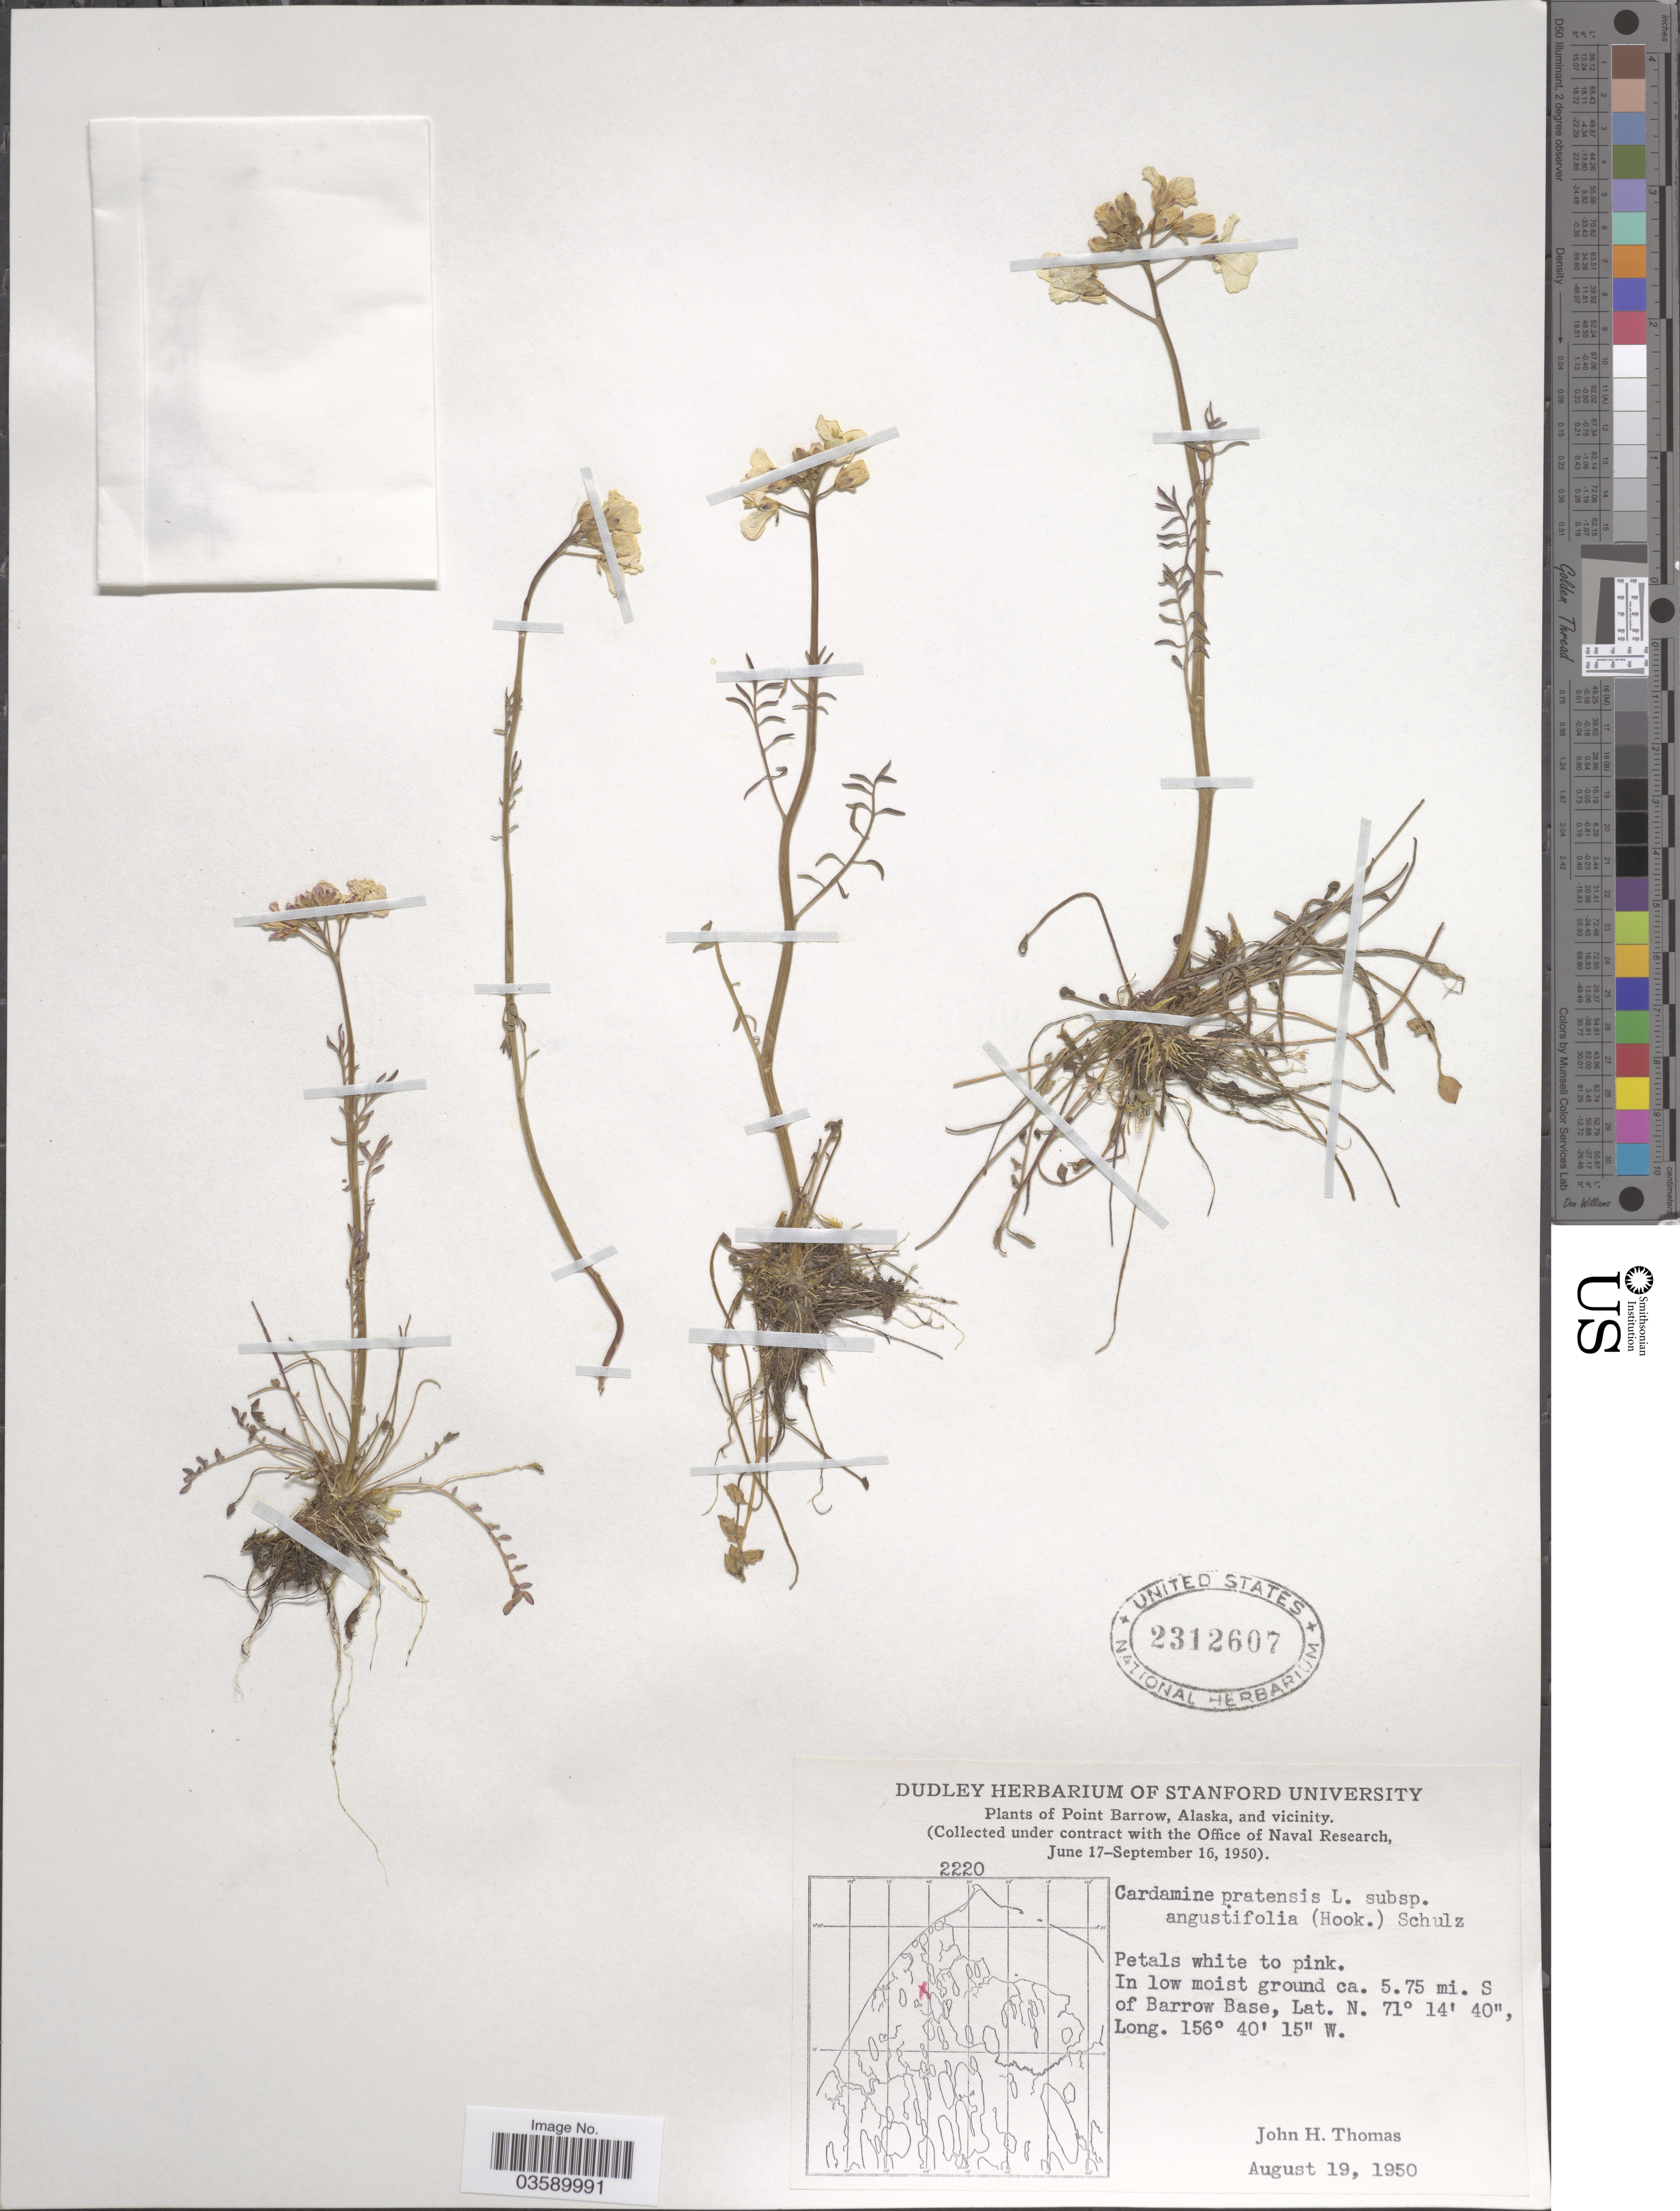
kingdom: Plantae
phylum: Tracheophyta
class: Magnoliopsida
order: Brassicales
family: Brassicaceae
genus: Cardamine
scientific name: Cardamine pratensis subsp. angustifolia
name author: (Hook.) O.E. Schulz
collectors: J. H. Thomas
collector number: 2220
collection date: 1950-08-19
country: United States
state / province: Alaska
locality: Point Barrow, Alaska, and vicinity. In low moist ground ca. 5.75 mi. S. of Barrow Base.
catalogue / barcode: US 2312607